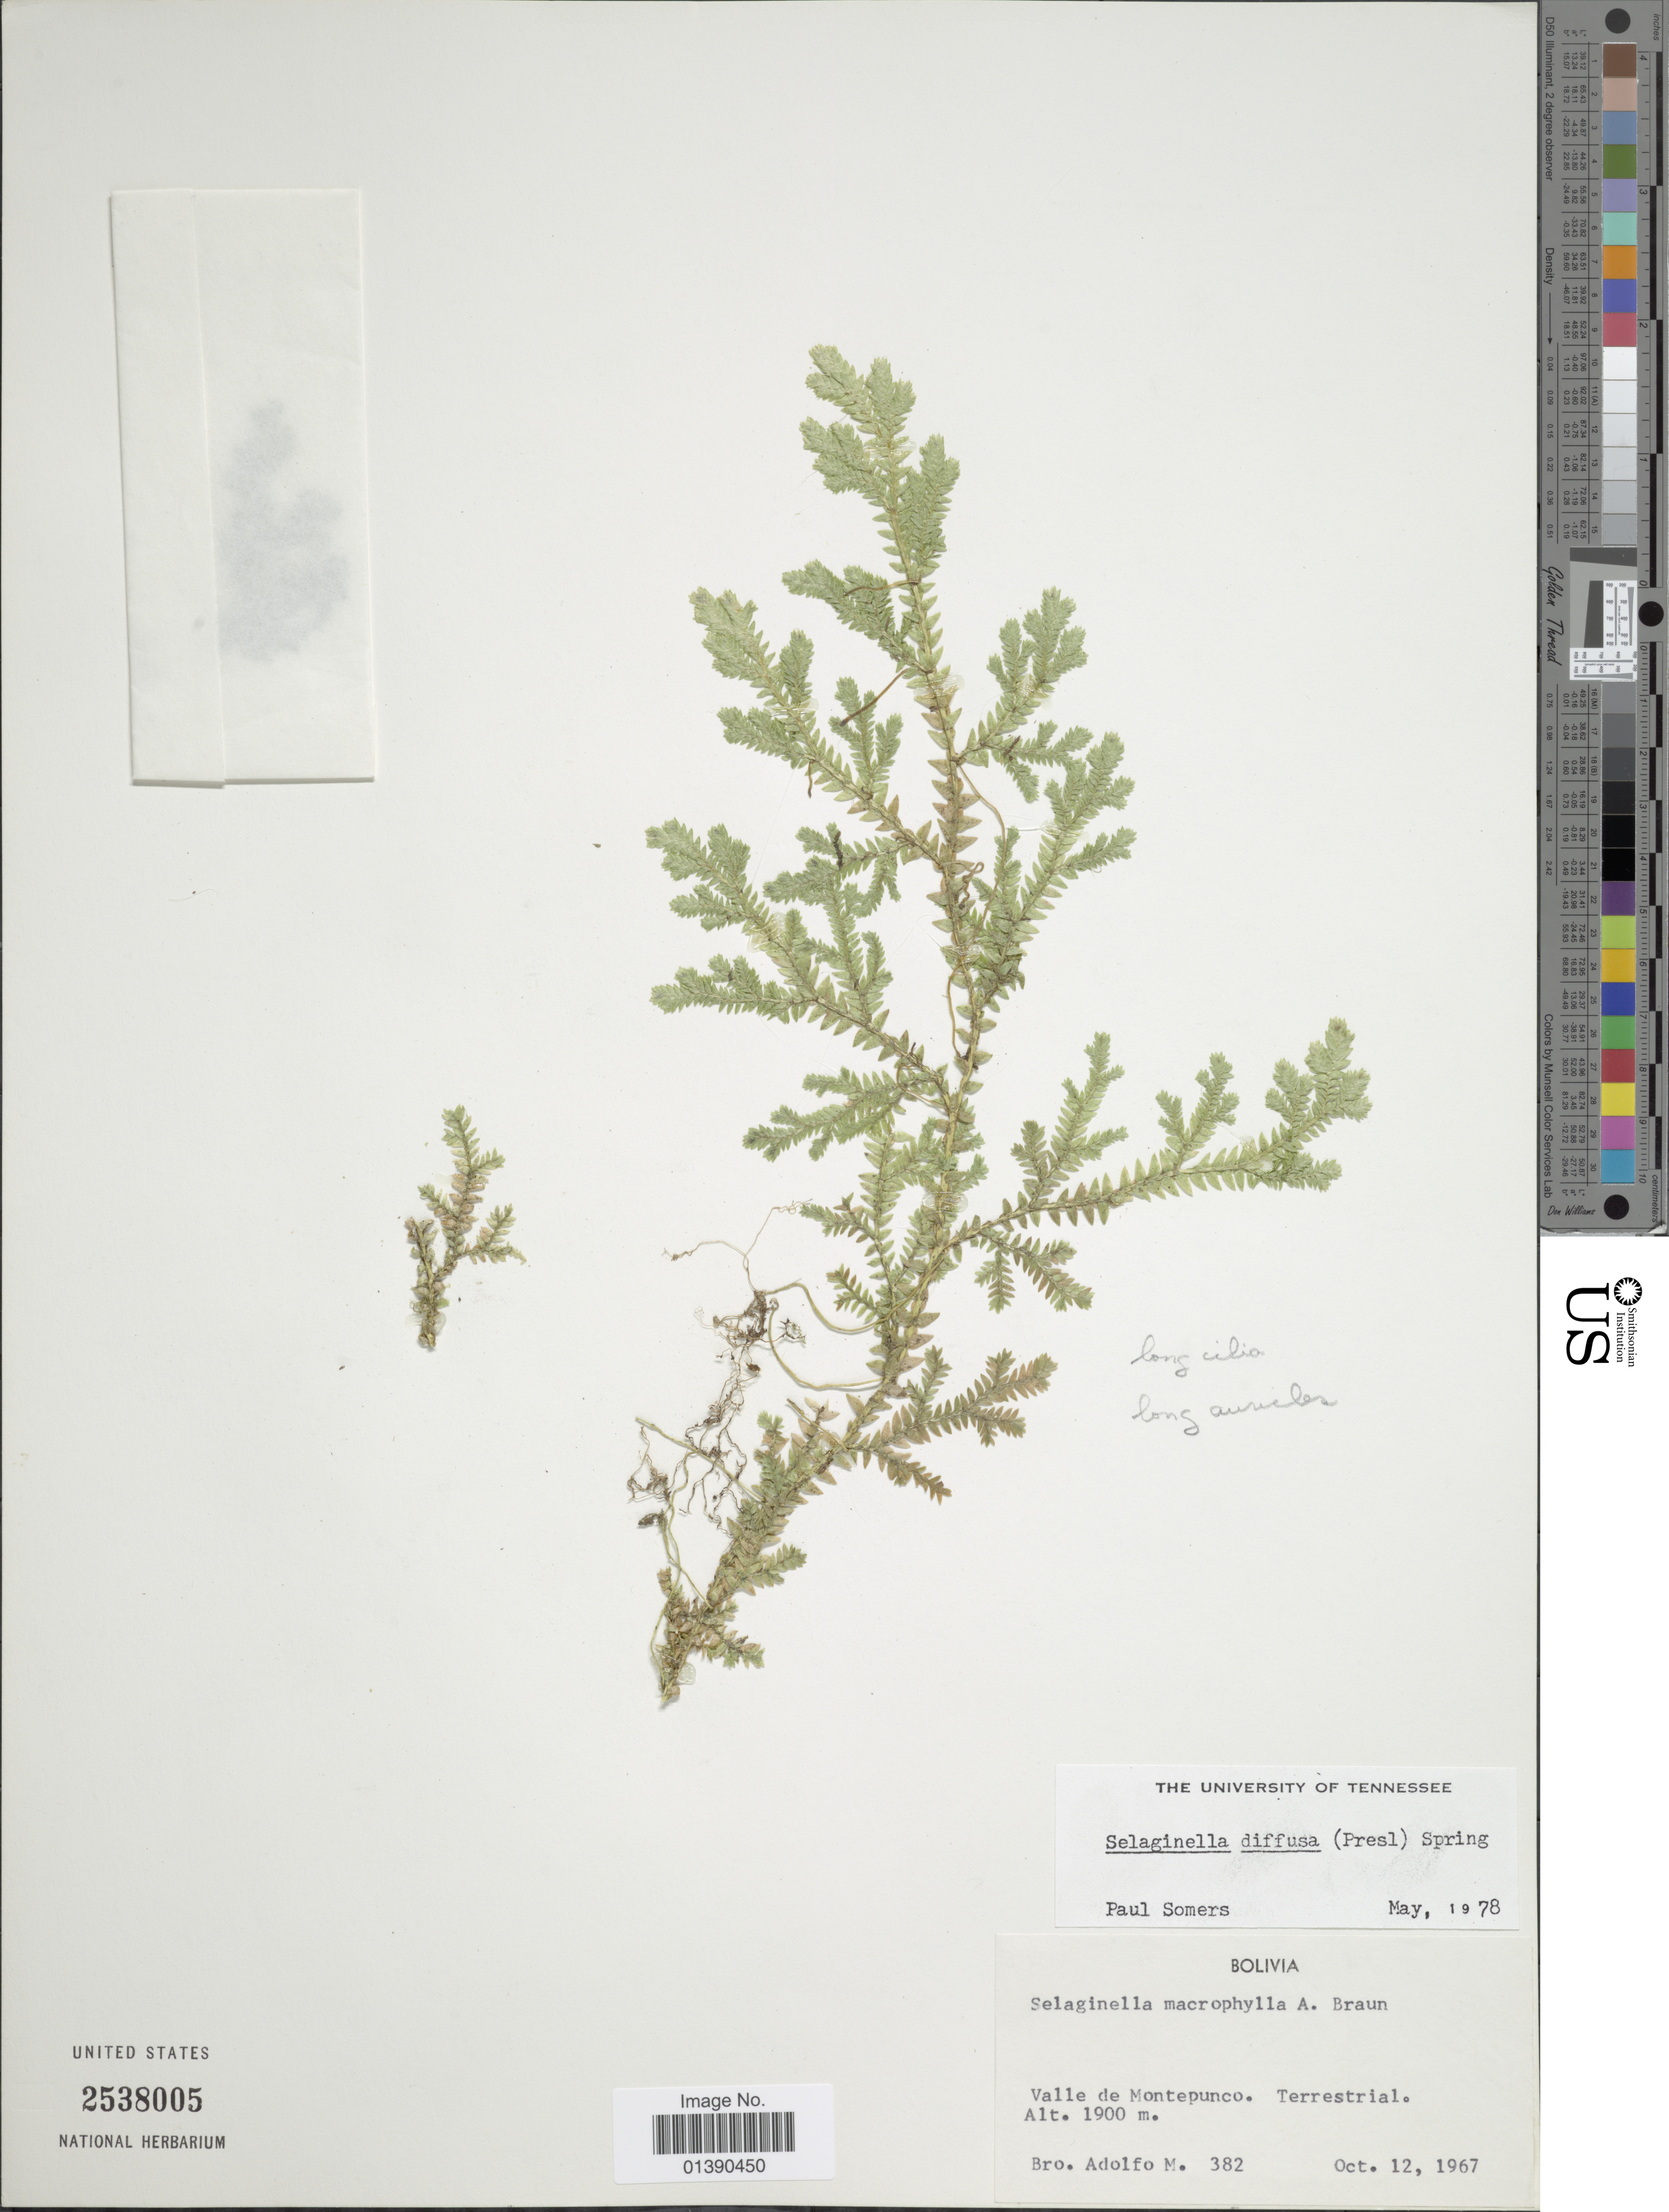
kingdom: Plantae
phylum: Tracheophyta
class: Lycopodiopsida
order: Selaginellales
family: Selaginellaceae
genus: Selaginella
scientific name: Selaginella diffusa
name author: (C. Presl) Spring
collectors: Bro. Adolfo M.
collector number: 382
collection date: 1967-10-12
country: Bolivia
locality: Valle de Montepunco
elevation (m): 1900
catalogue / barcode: US 2538005